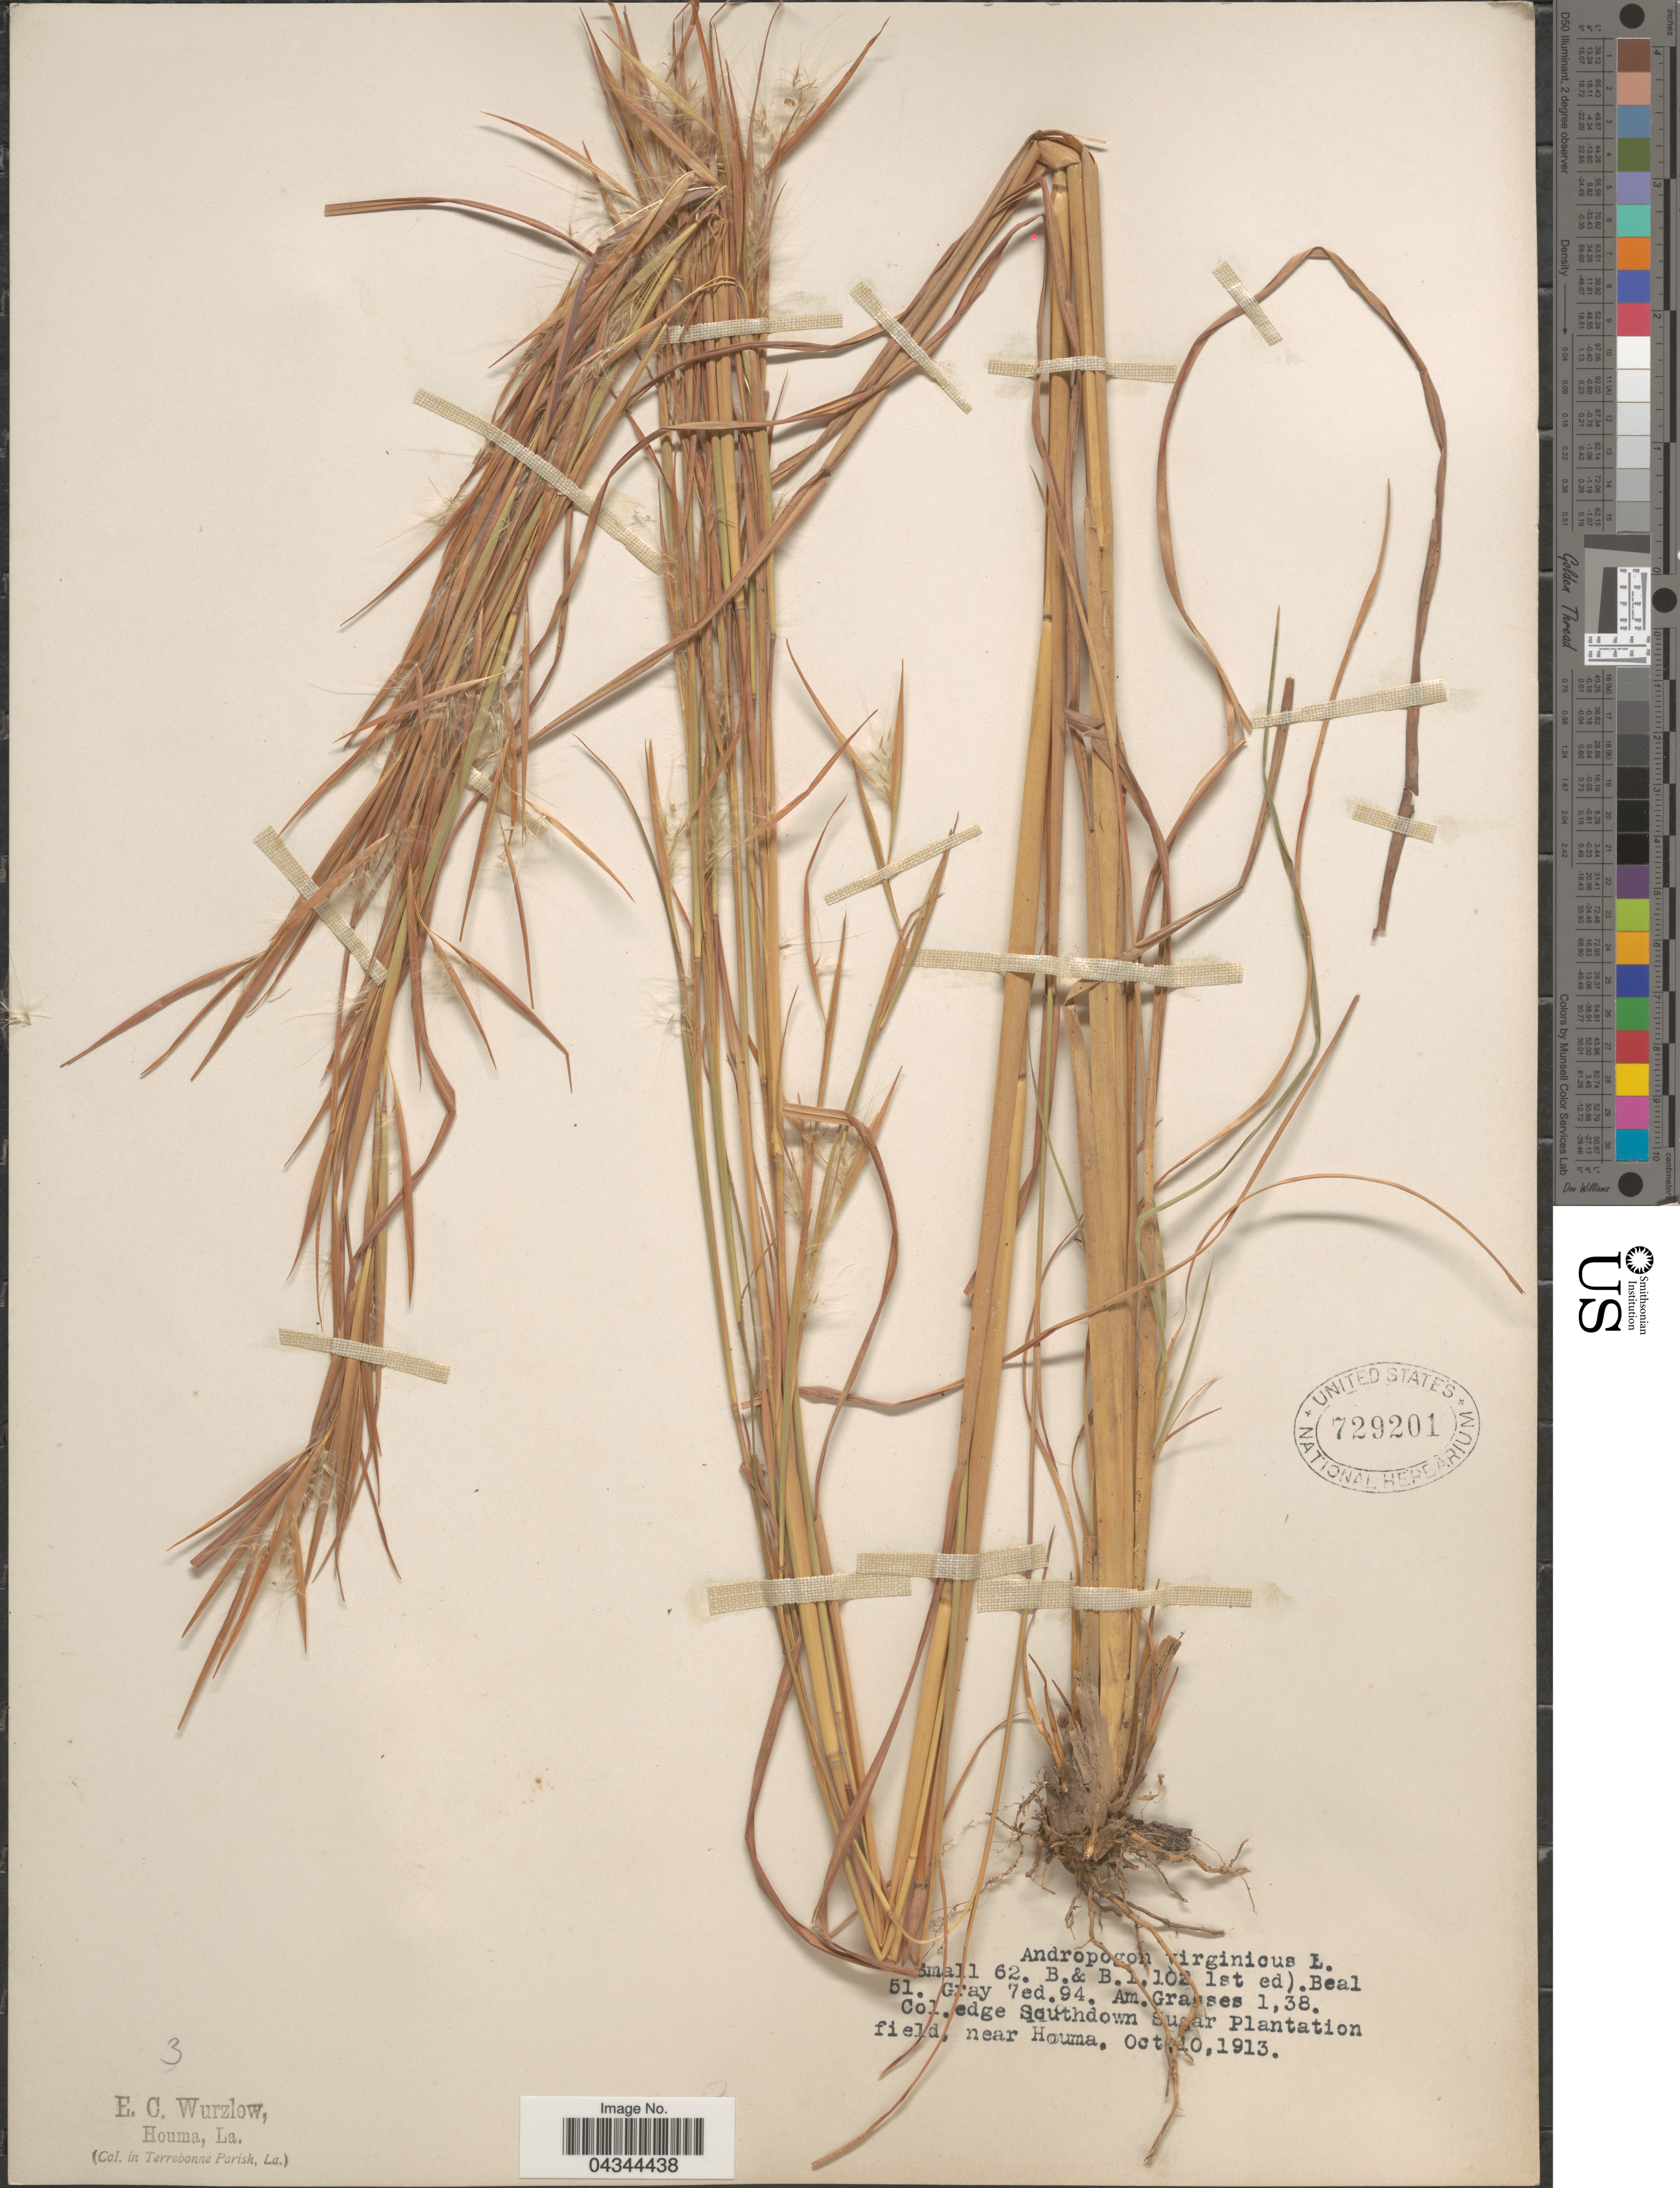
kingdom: Plantae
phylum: Tracheophyta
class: Liliopsida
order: Poales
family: Poaceae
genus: Andropogon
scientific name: Andropogon virginicus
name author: L.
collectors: E. Wurzlow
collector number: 3?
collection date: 1913-10-10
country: United States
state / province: Louisiana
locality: In Terrebonne Parish. Edge Southdown Sugar Plantation field, near Houma.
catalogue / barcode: US 729201